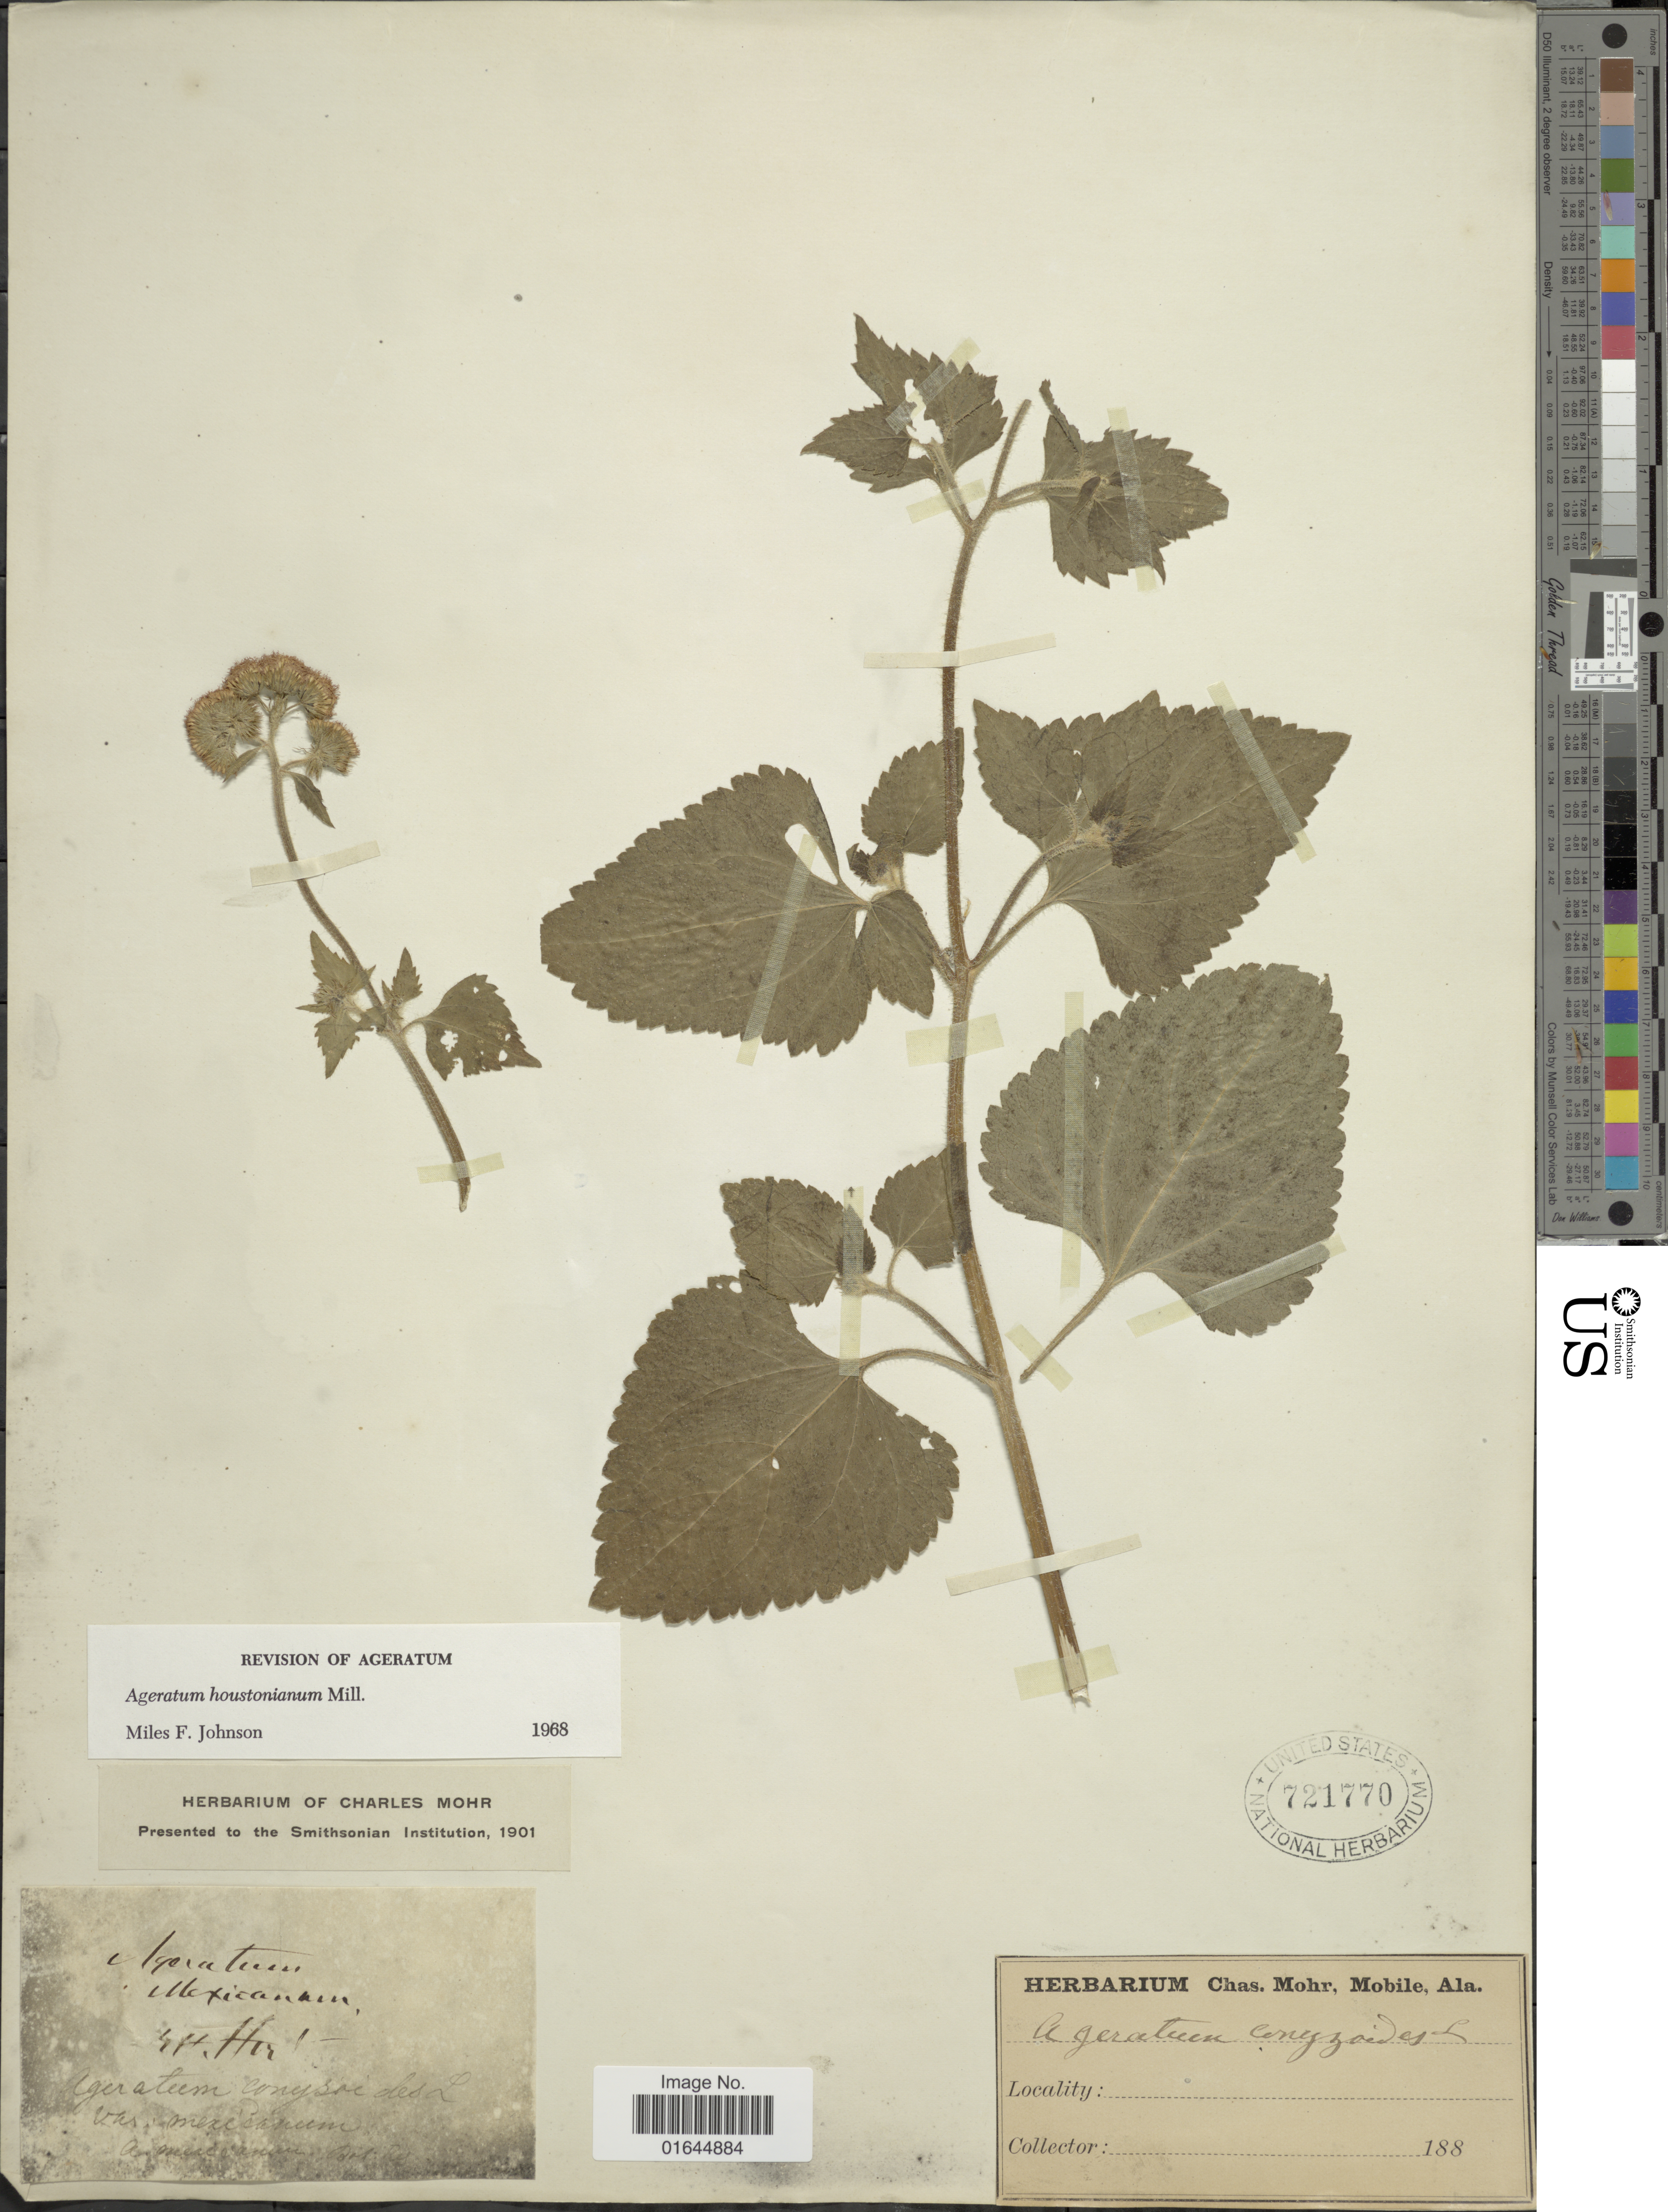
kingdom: Plantae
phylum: Tracheophyta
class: Magnoliopsida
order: Asterales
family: Asteraceae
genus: Ageratum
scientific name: Ageratum houstonianum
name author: Mill.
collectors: ex herb. Charles Mohr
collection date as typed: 188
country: Mexico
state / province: México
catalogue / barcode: US 721770